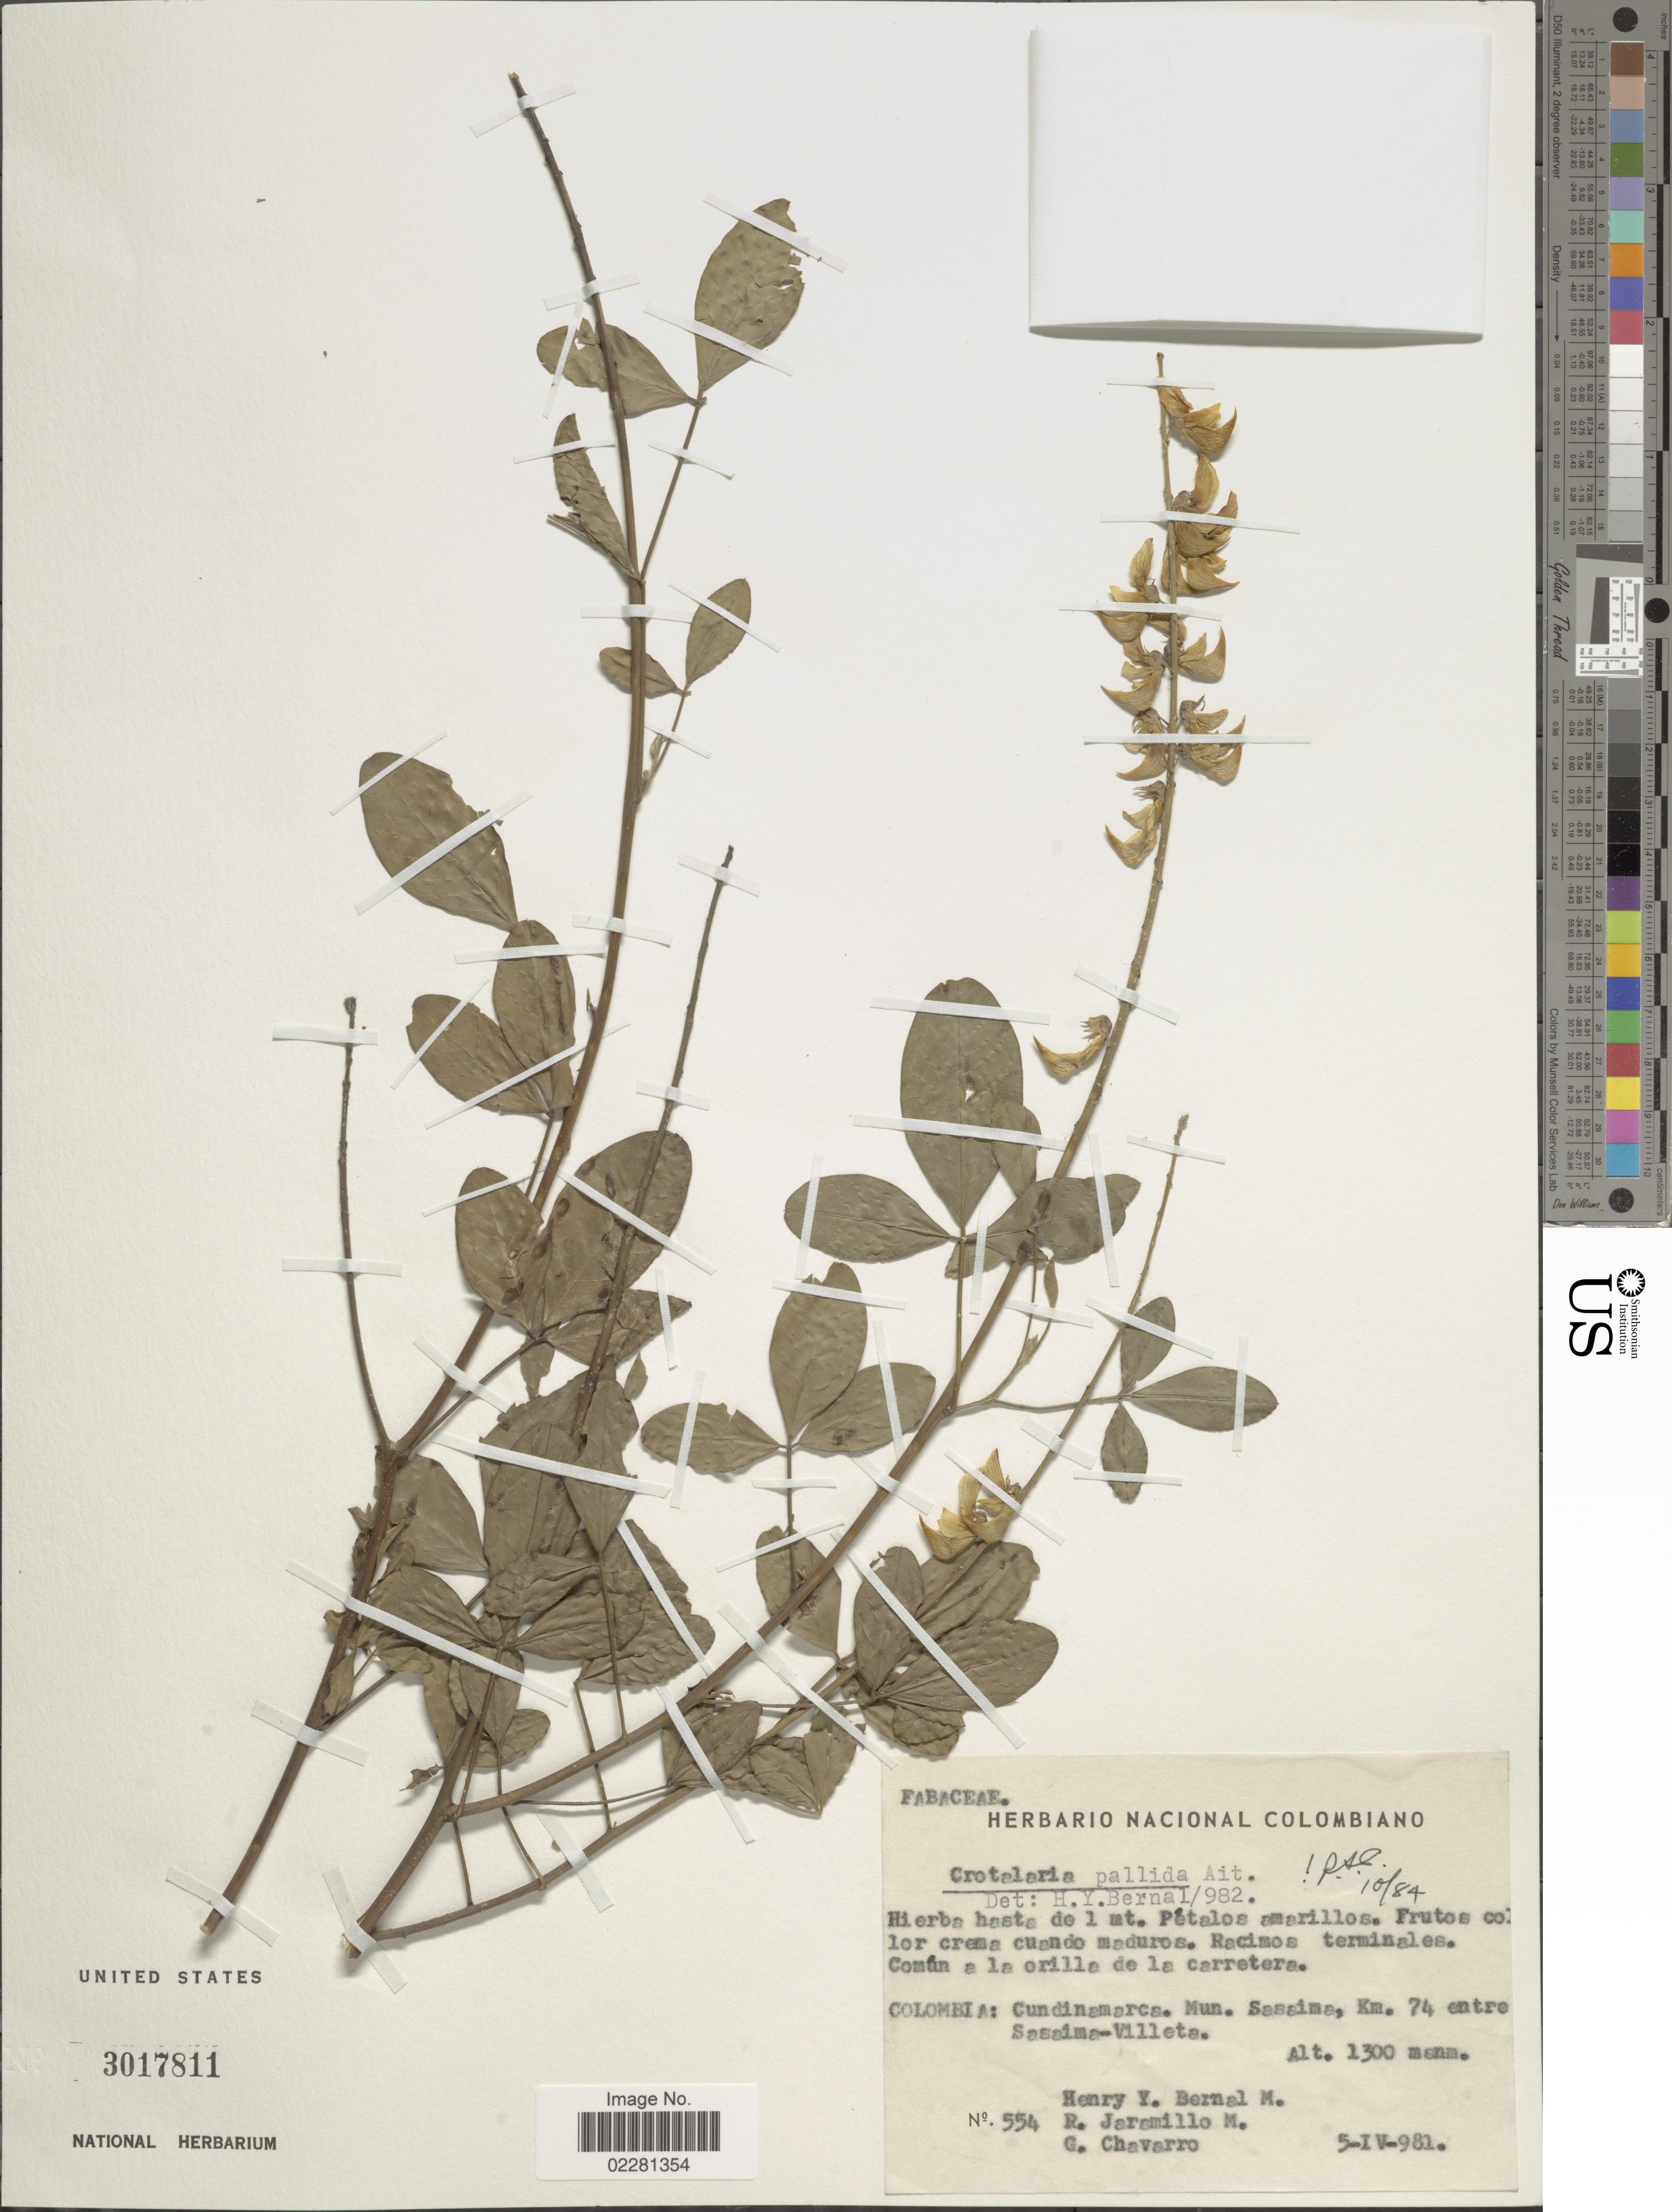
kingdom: Plantae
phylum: Tracheophyta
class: Magnoliopsida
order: Fabales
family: Fabaceae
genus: Crotalaria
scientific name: Crotalaria pallida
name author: Aiton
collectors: H. Y. Bernal, R. Jaramillo M. & G. Chavarro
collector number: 554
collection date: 1981-04-05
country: Colombia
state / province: Cundinamarca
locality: Mun. Sasaima, km 74 entre Sasaima-Villeta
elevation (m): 1300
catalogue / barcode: US 3017811